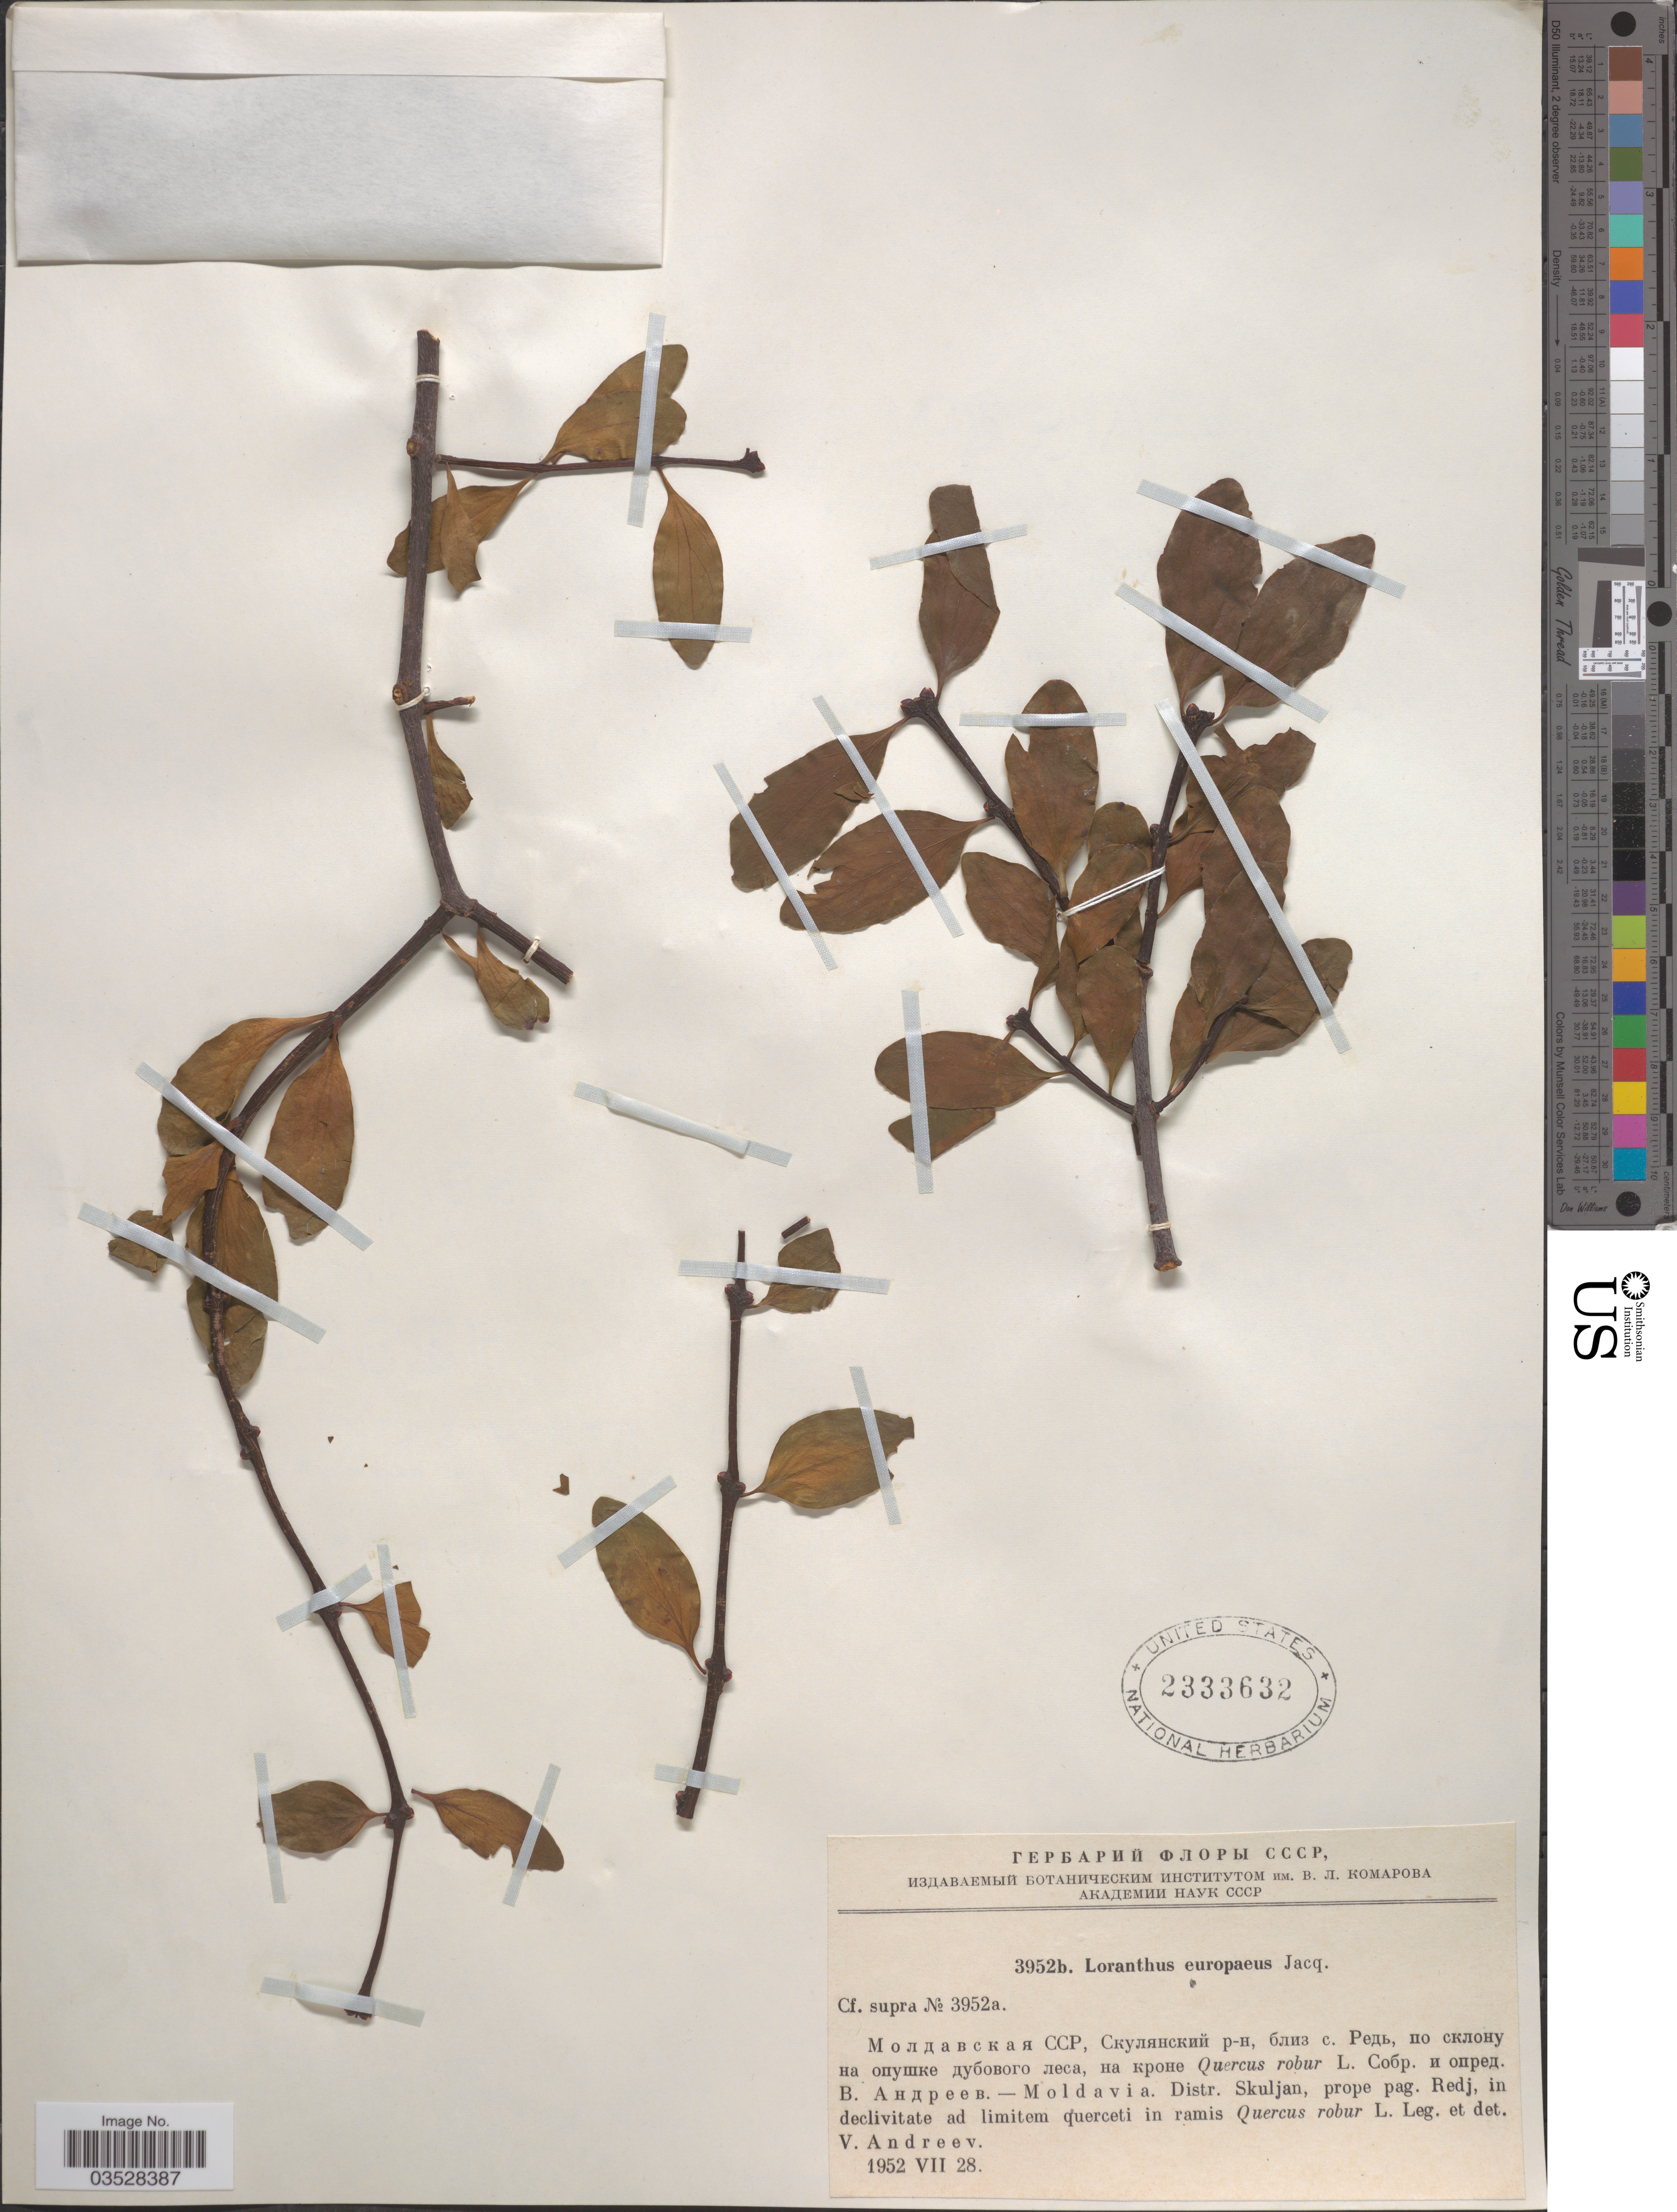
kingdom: Plantae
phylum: Tracheophyta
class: Magnoliopsida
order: Santalales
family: Loranthaceae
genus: Loranthus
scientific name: Loranthus europaeus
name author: Jacq.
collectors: V. Andreev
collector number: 3952b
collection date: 1952-07-28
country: Moldova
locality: Moldavia. Distr. Skuljan, prope pag. Redj.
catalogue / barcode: US 2333632